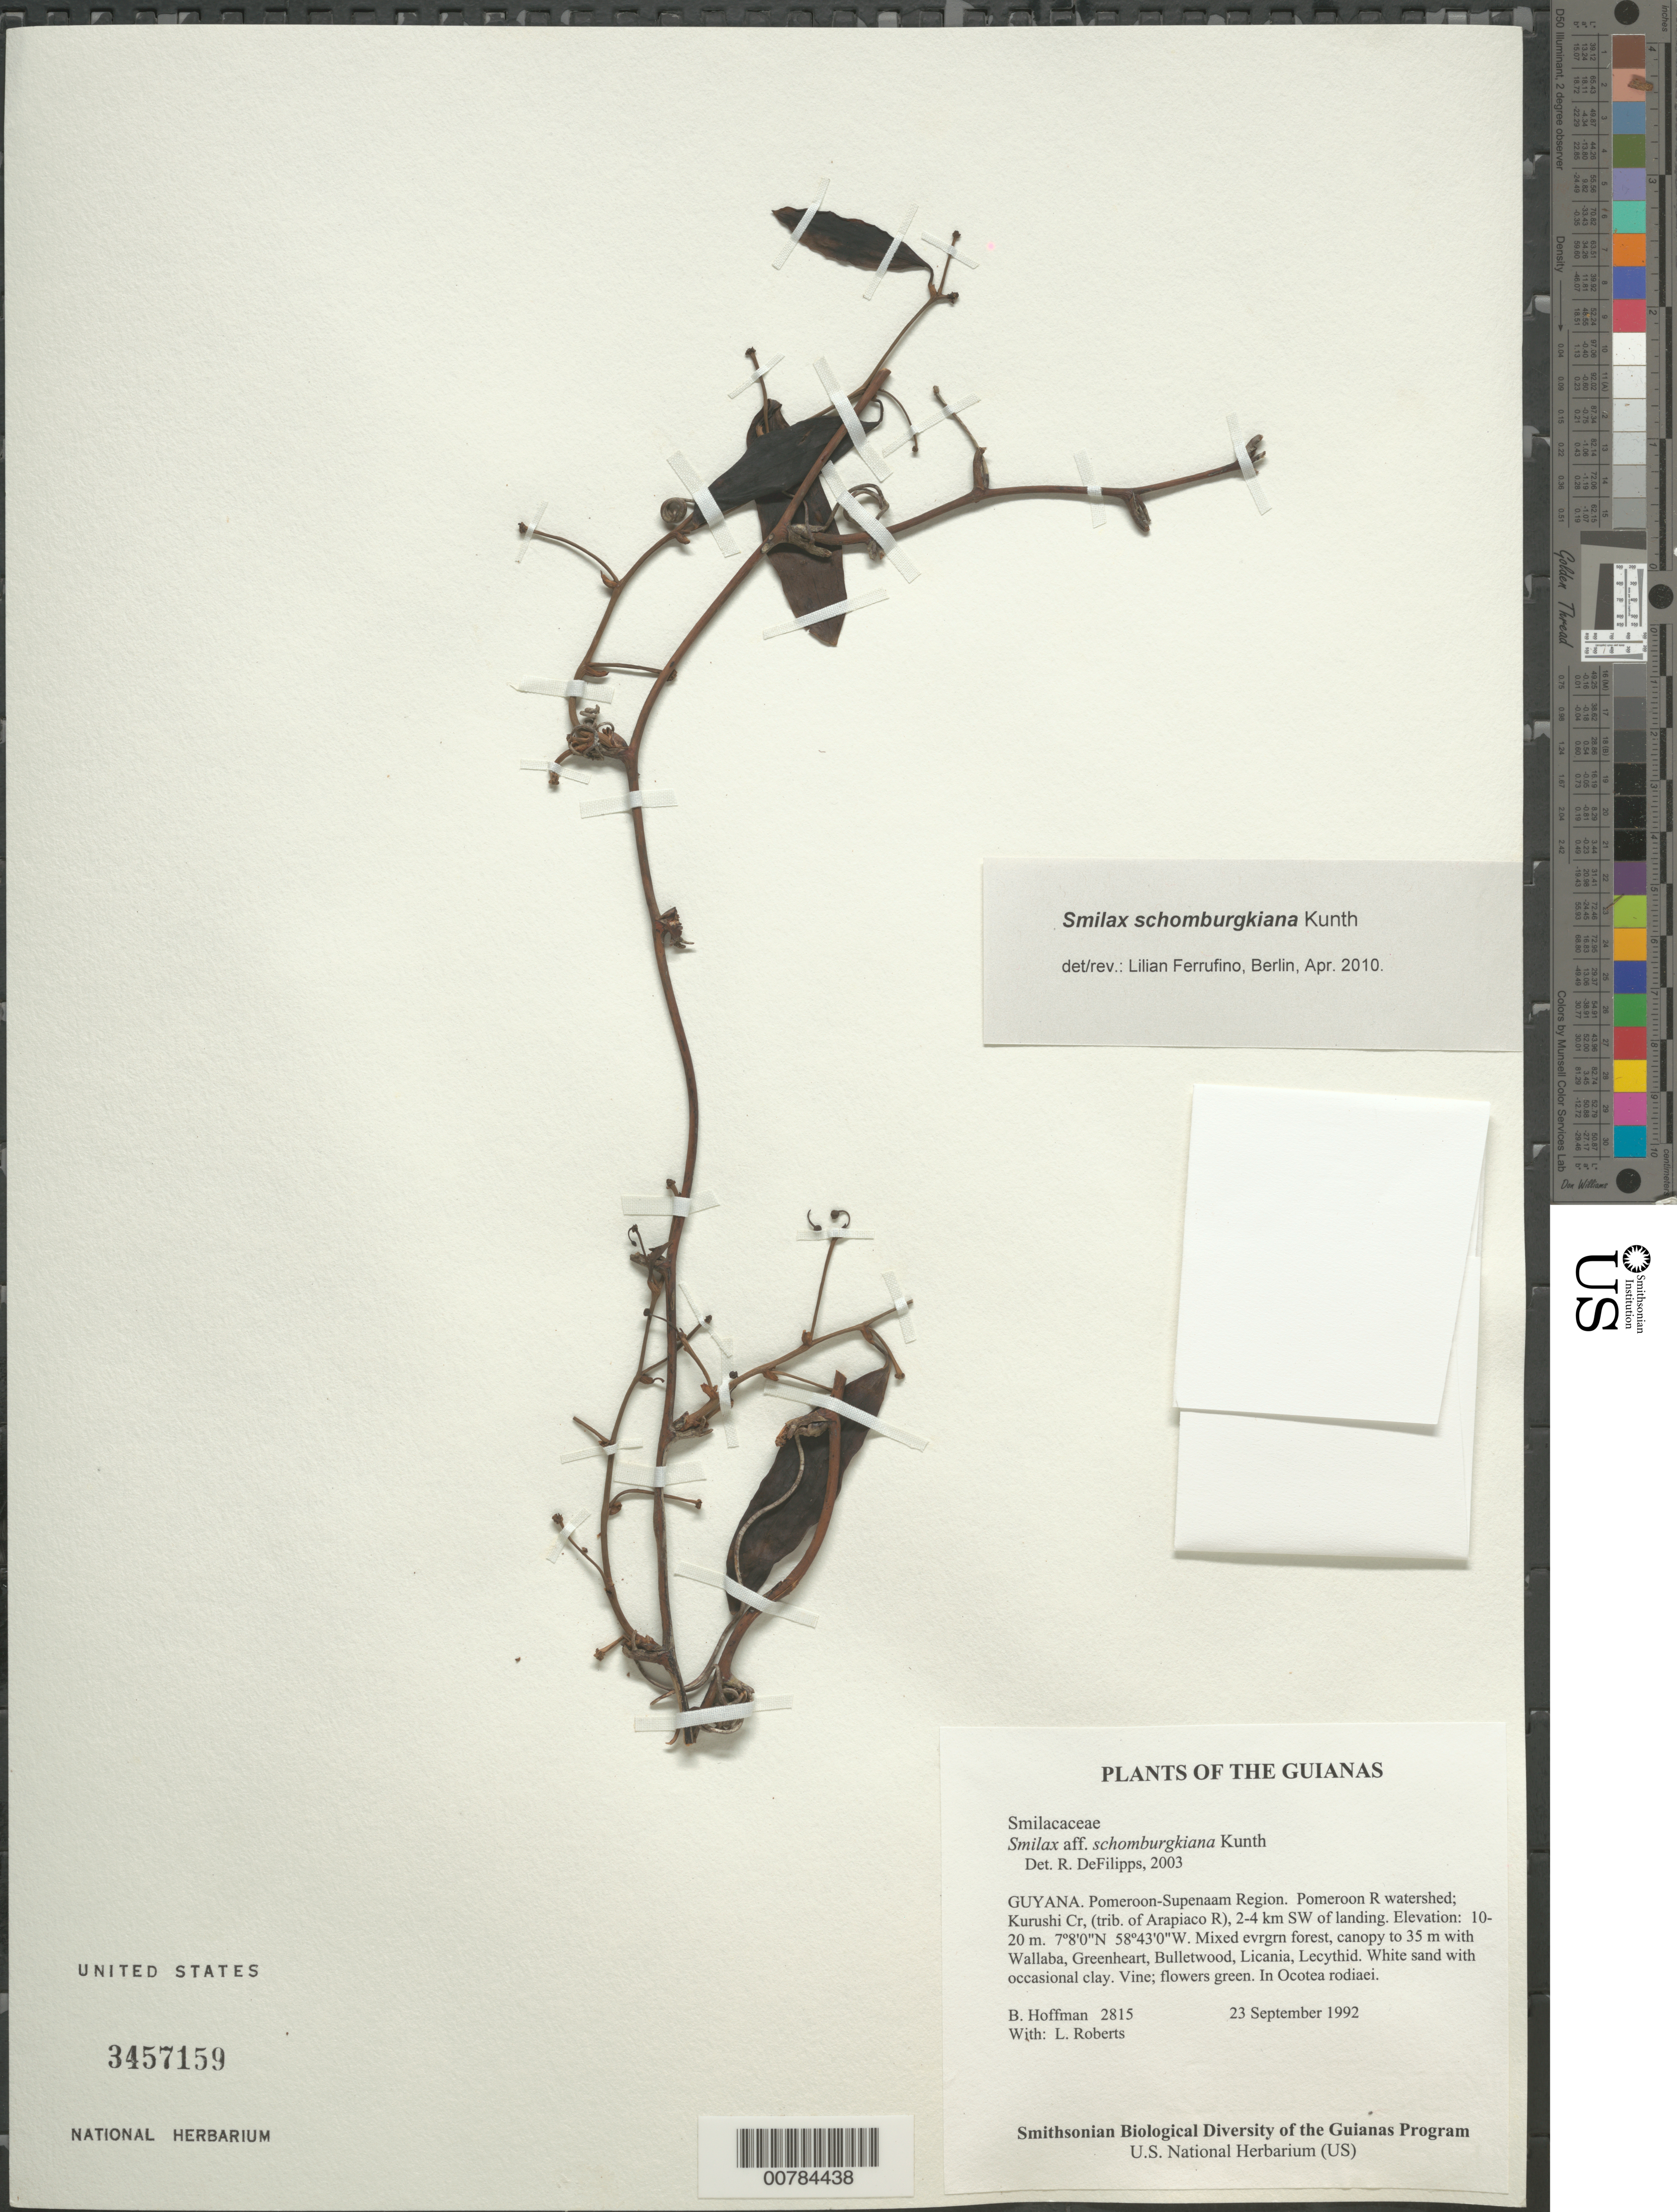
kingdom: Plantae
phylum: Tracheophyta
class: Liliopsida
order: Liliales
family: Smilacaceae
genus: Smilax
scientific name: Smilax schomburgkiana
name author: Kunth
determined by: DeFilipps, R. A.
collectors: B. Hoffman & L. Roberts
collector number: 2815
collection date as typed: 23 September 1992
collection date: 1992-09-23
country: Guyana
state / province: Pomeroon-Supenaam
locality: Pomeroon River watershed; Kurushi Creek, (trib. of Arapiaco R), 2-4 km SW of landing along logging road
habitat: Mixed evrgrn forest, canopy to 35 m with Wallaba, Greenheart, Bulletwood, Licania, Lecythid. White sand with occasional clay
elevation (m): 10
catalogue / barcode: US 3457159